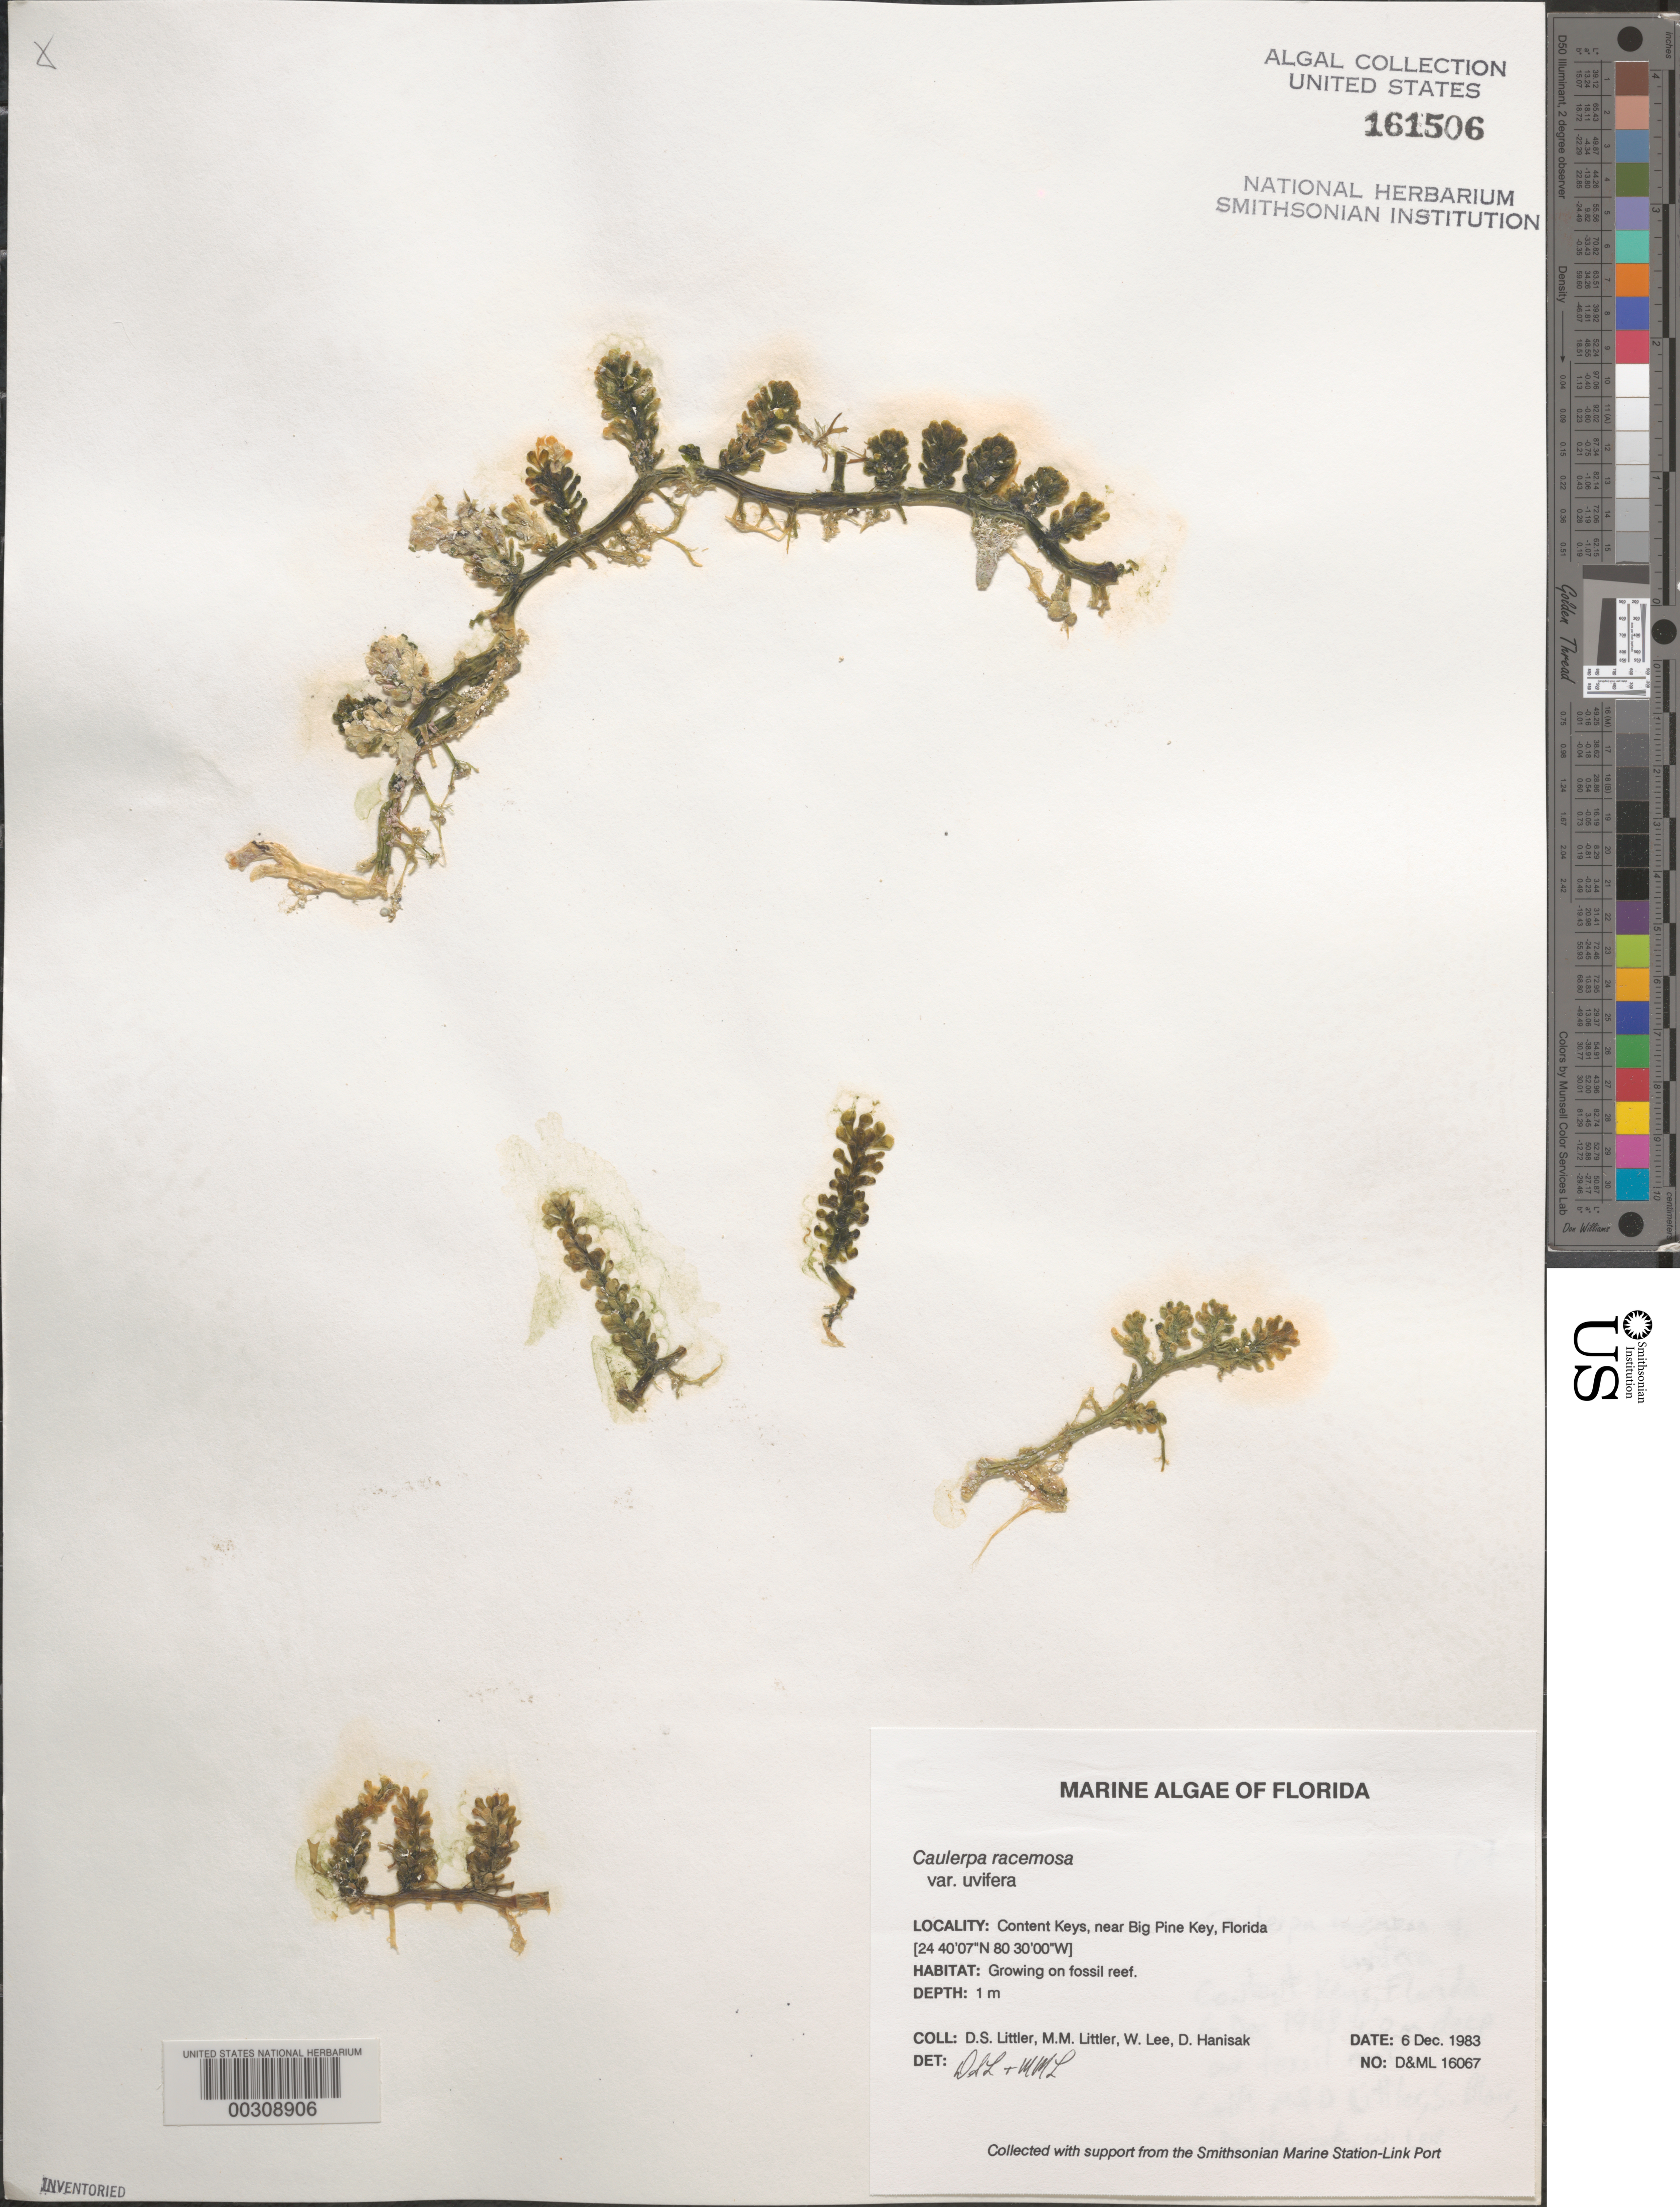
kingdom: Plantae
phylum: Chlorophyta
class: Ulvophyceae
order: Bryopsidales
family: Caulerpaceae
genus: Caulerpa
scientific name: Caulerpa racemosa var. uvifera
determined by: Littler, D. S.; Littler, M. M.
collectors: D. S. Littler, M. M. Littler, W. Lee & M. Hanisak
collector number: D&ML 16067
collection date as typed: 06 Dec 1983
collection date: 1983-12-06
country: United States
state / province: Florida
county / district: Monroe County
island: Content Keys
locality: Near Big Pine Key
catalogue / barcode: US 161506